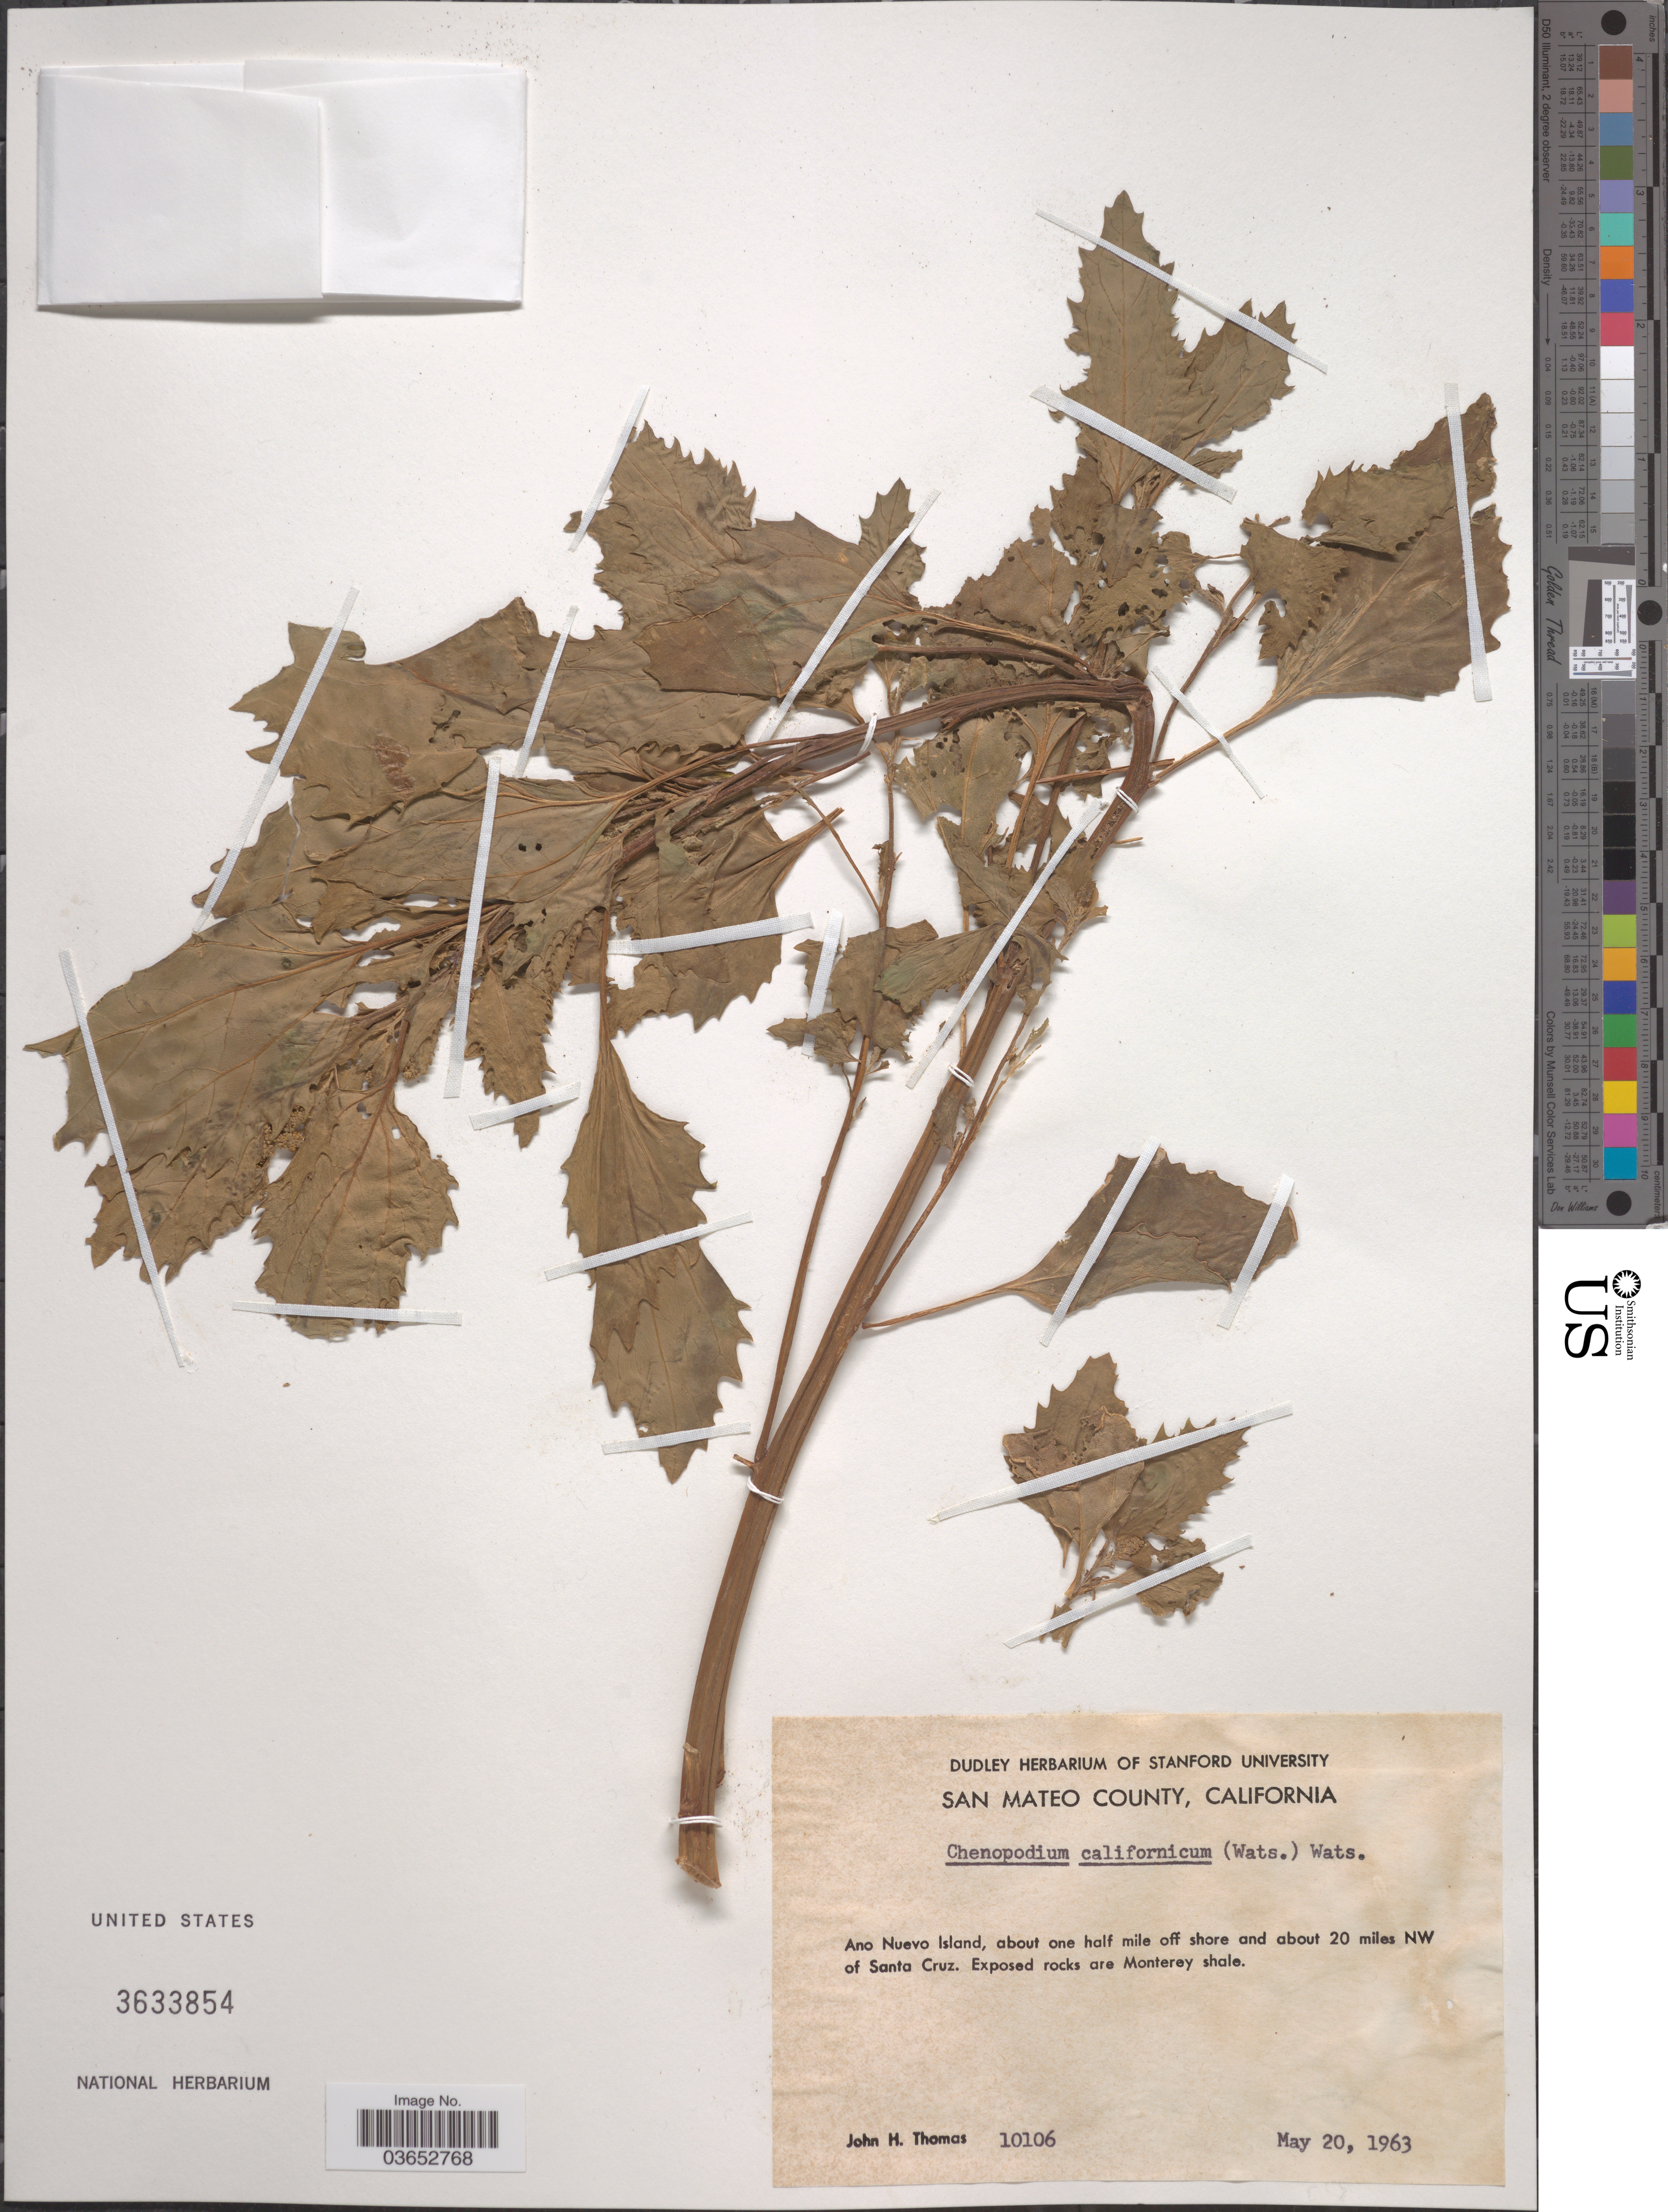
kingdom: Plantae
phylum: Tracheophyta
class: Magnoliopsida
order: Caryophyllales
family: Amaranthaceae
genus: Chenopodium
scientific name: Chenopodium californicum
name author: S. Watson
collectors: J. H. Thomas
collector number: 10106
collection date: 1963-05-20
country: United States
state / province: California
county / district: San Mateo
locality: San Mateo County. Ano Nuevo Island, about one half mile off shore and about 20 miles NW of Santa Cruz.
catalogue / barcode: US 3633854